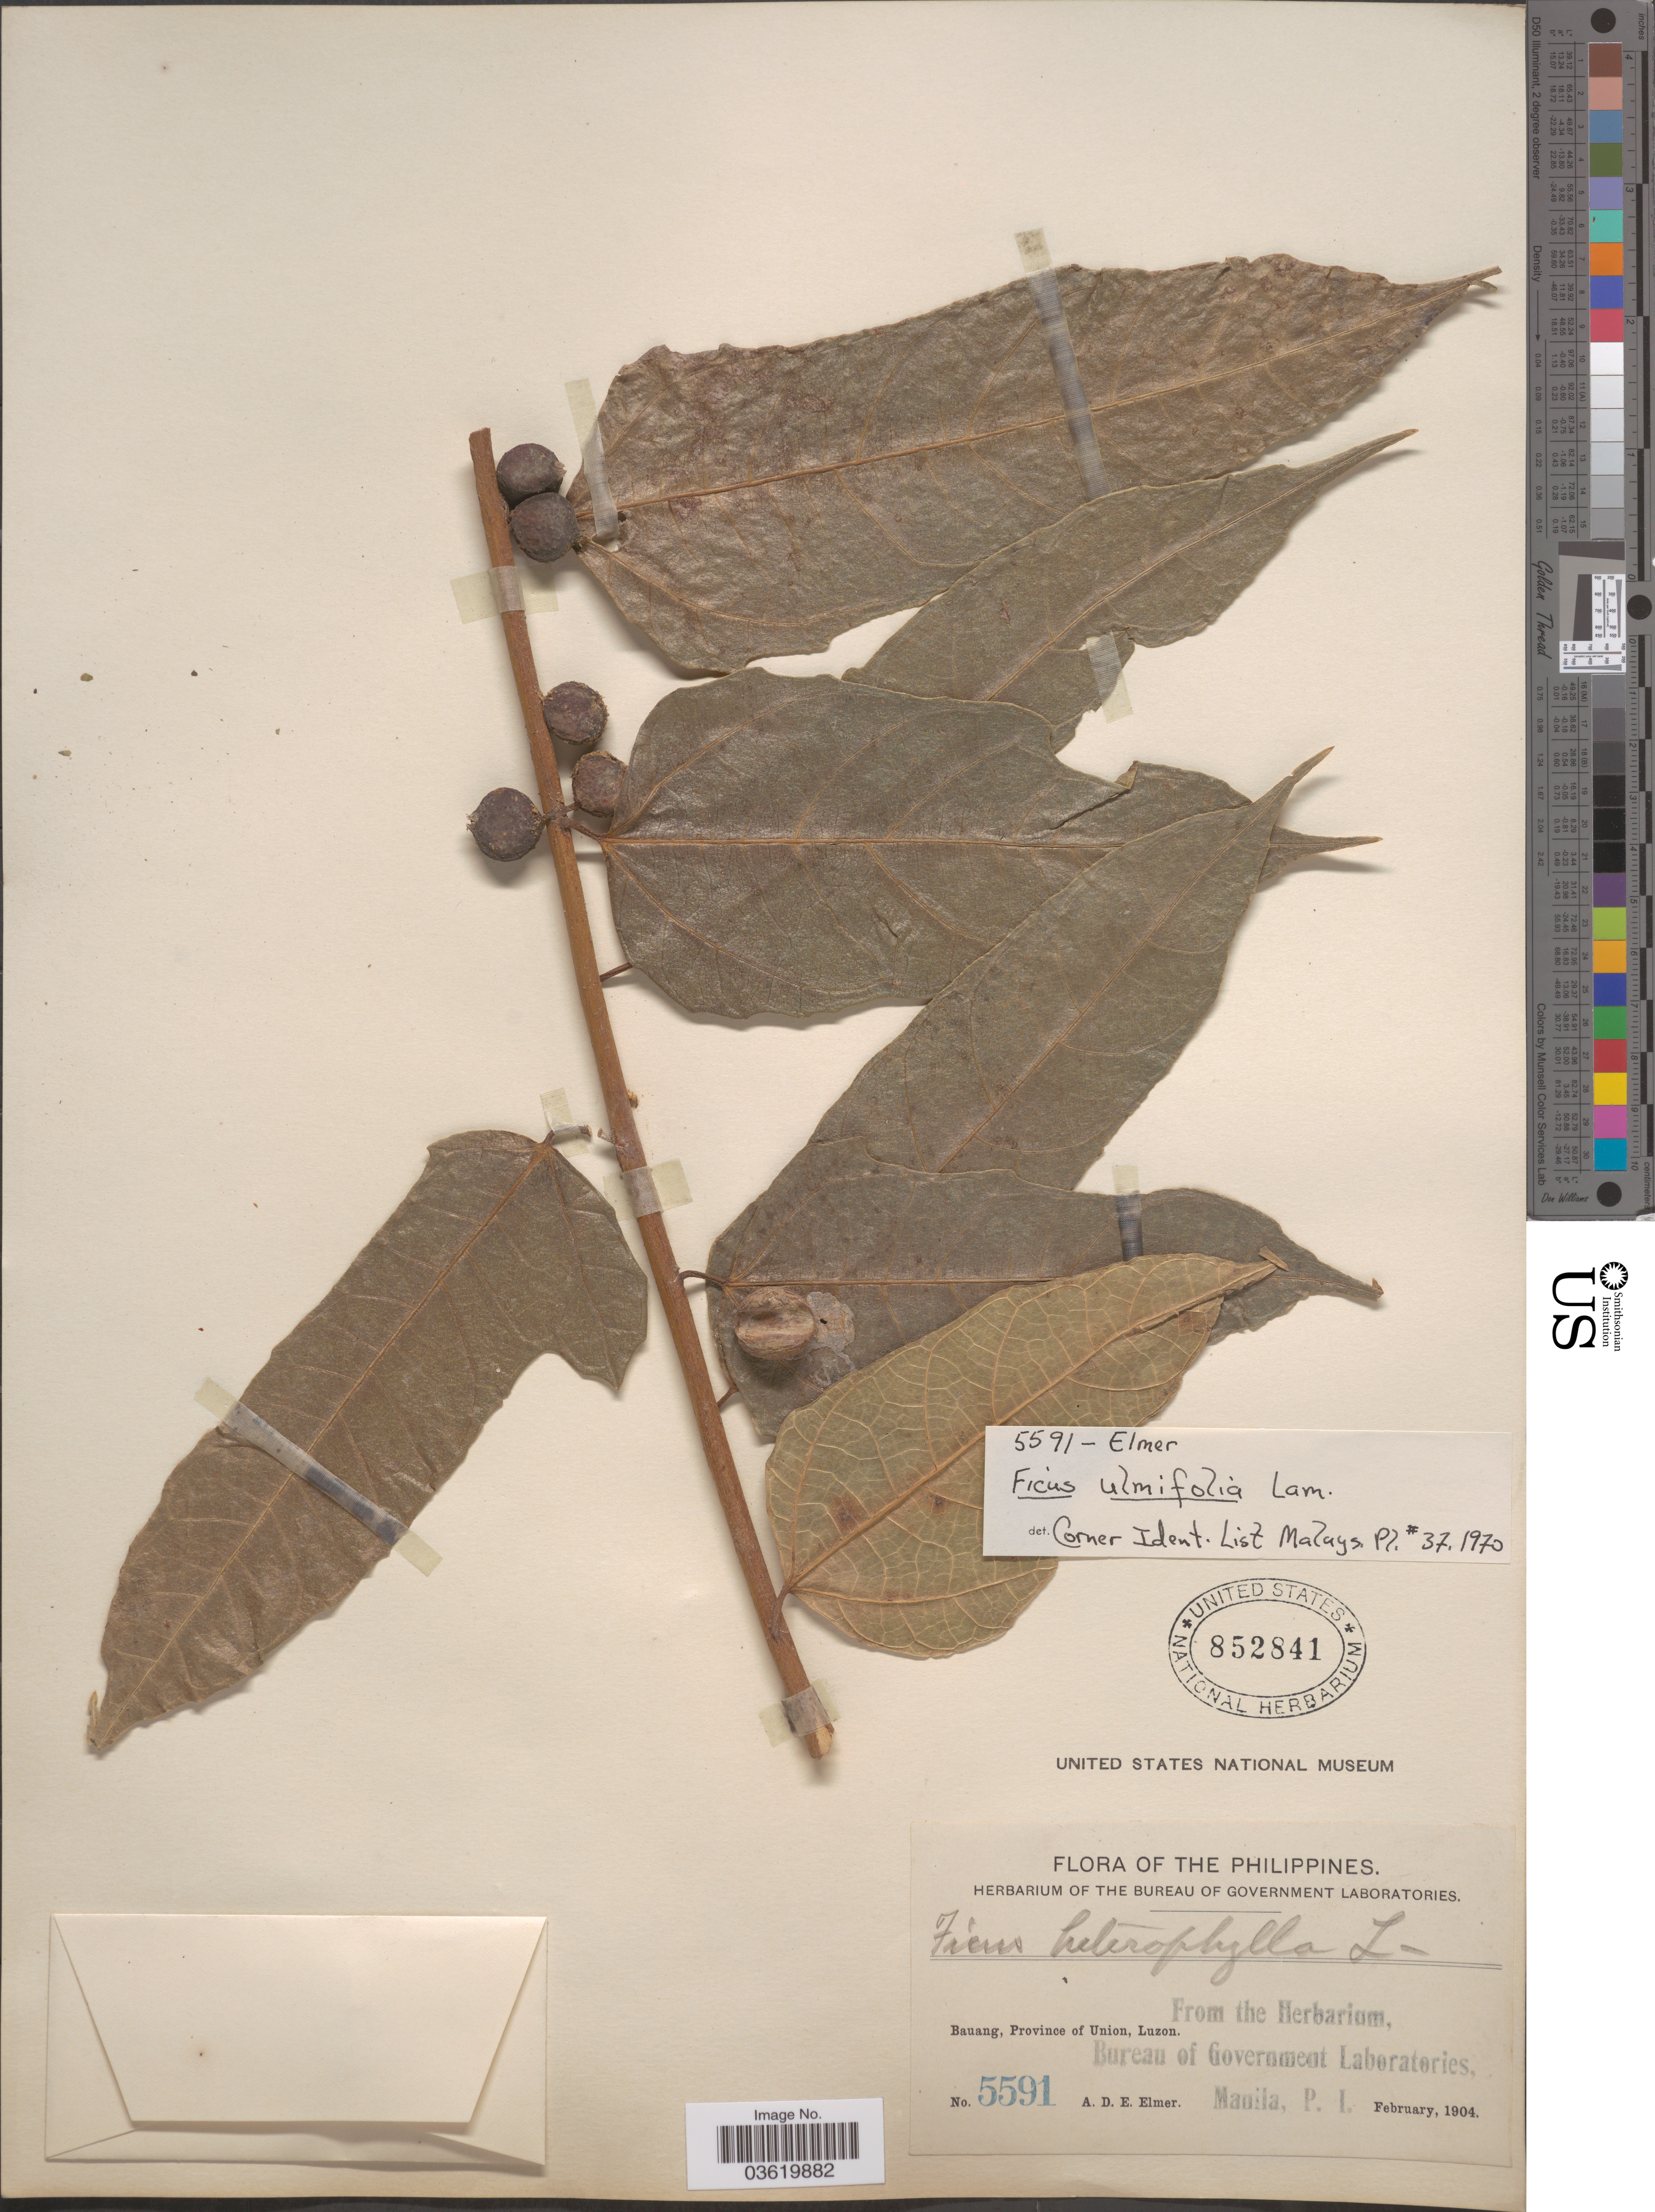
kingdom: Plantae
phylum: Tracheophyta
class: Magnoliopsida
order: Rosales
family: Moraceae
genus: Ficus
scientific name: Ficus ulmifolia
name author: Lam.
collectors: A. D. E. Elmer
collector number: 5591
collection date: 1904-02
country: Philippines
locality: Bauang, Province of Union, Luzon.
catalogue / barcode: US 852841